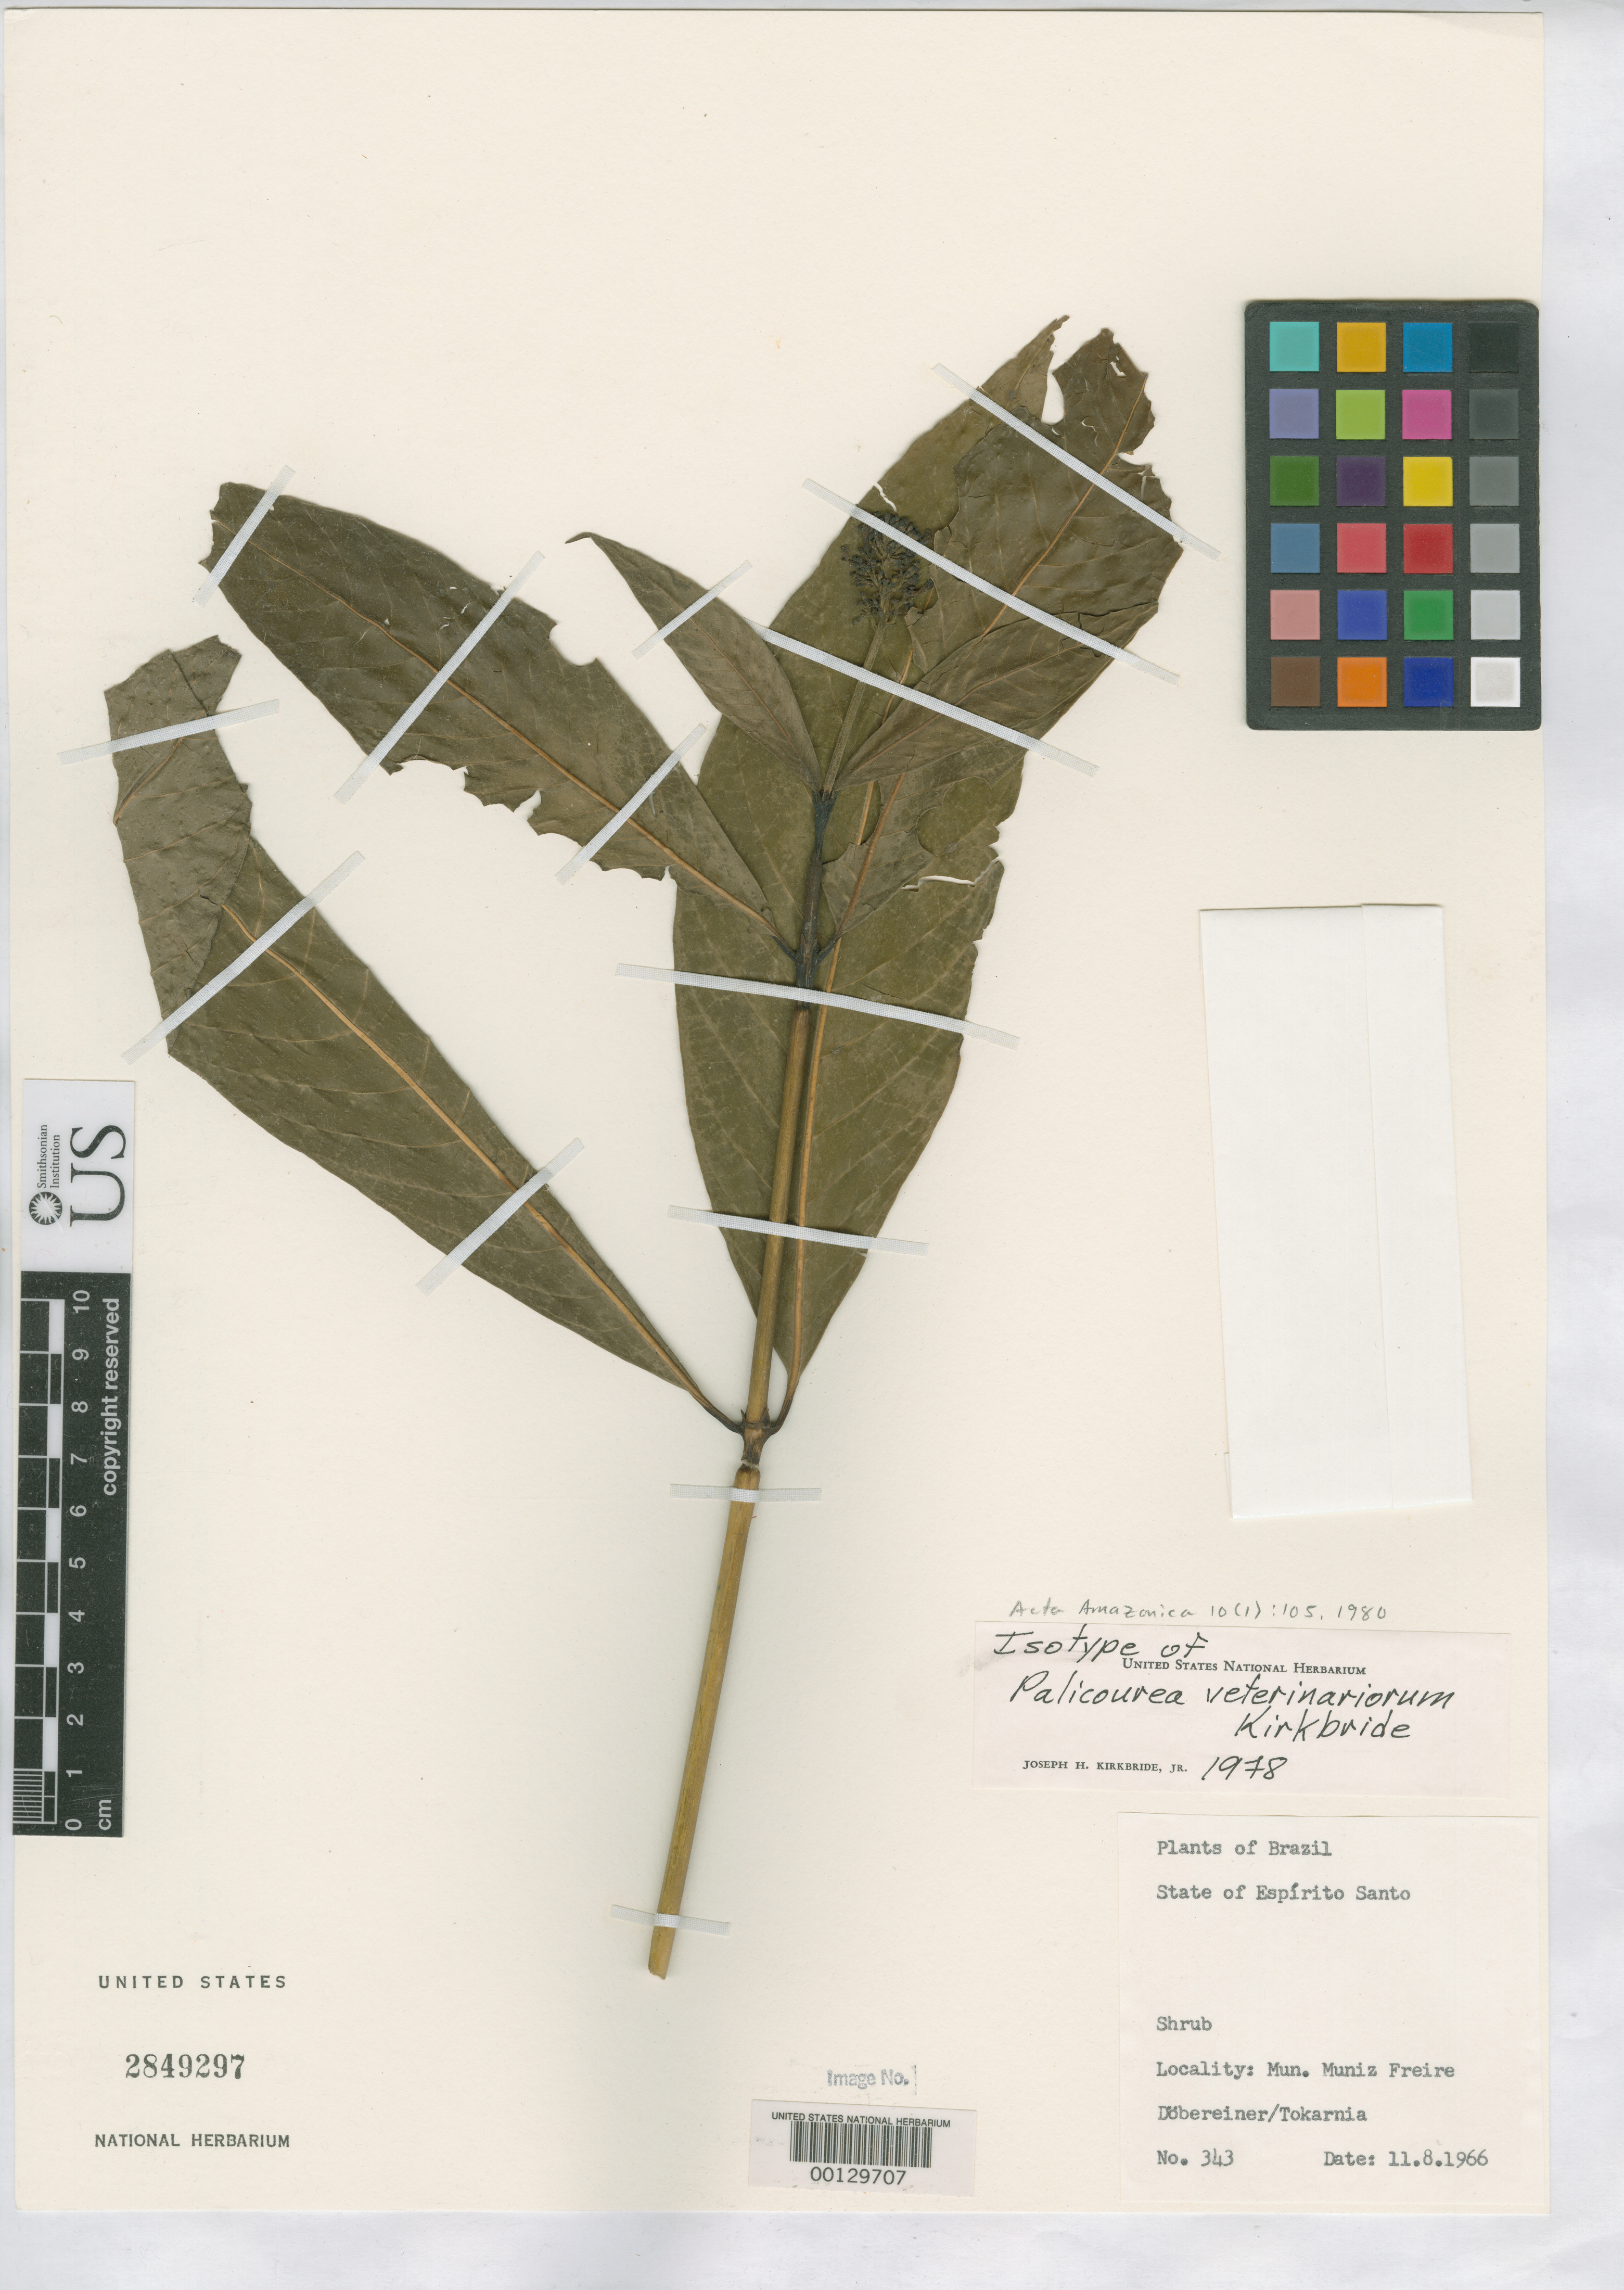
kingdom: Plantae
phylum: Tracheophyta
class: Magnoliopsida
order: Gentianales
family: Rubiaceae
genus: Palicourea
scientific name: Palicourea veterinariorum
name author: J.H. Kirkbr.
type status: Isotype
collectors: J. Döbereiner & -. Tokarnia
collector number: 343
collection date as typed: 11 Aug 1966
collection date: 1966-08-11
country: Brazil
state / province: Espírito Santo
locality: Muniz Freire, Viera Machado.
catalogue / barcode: US 2849297